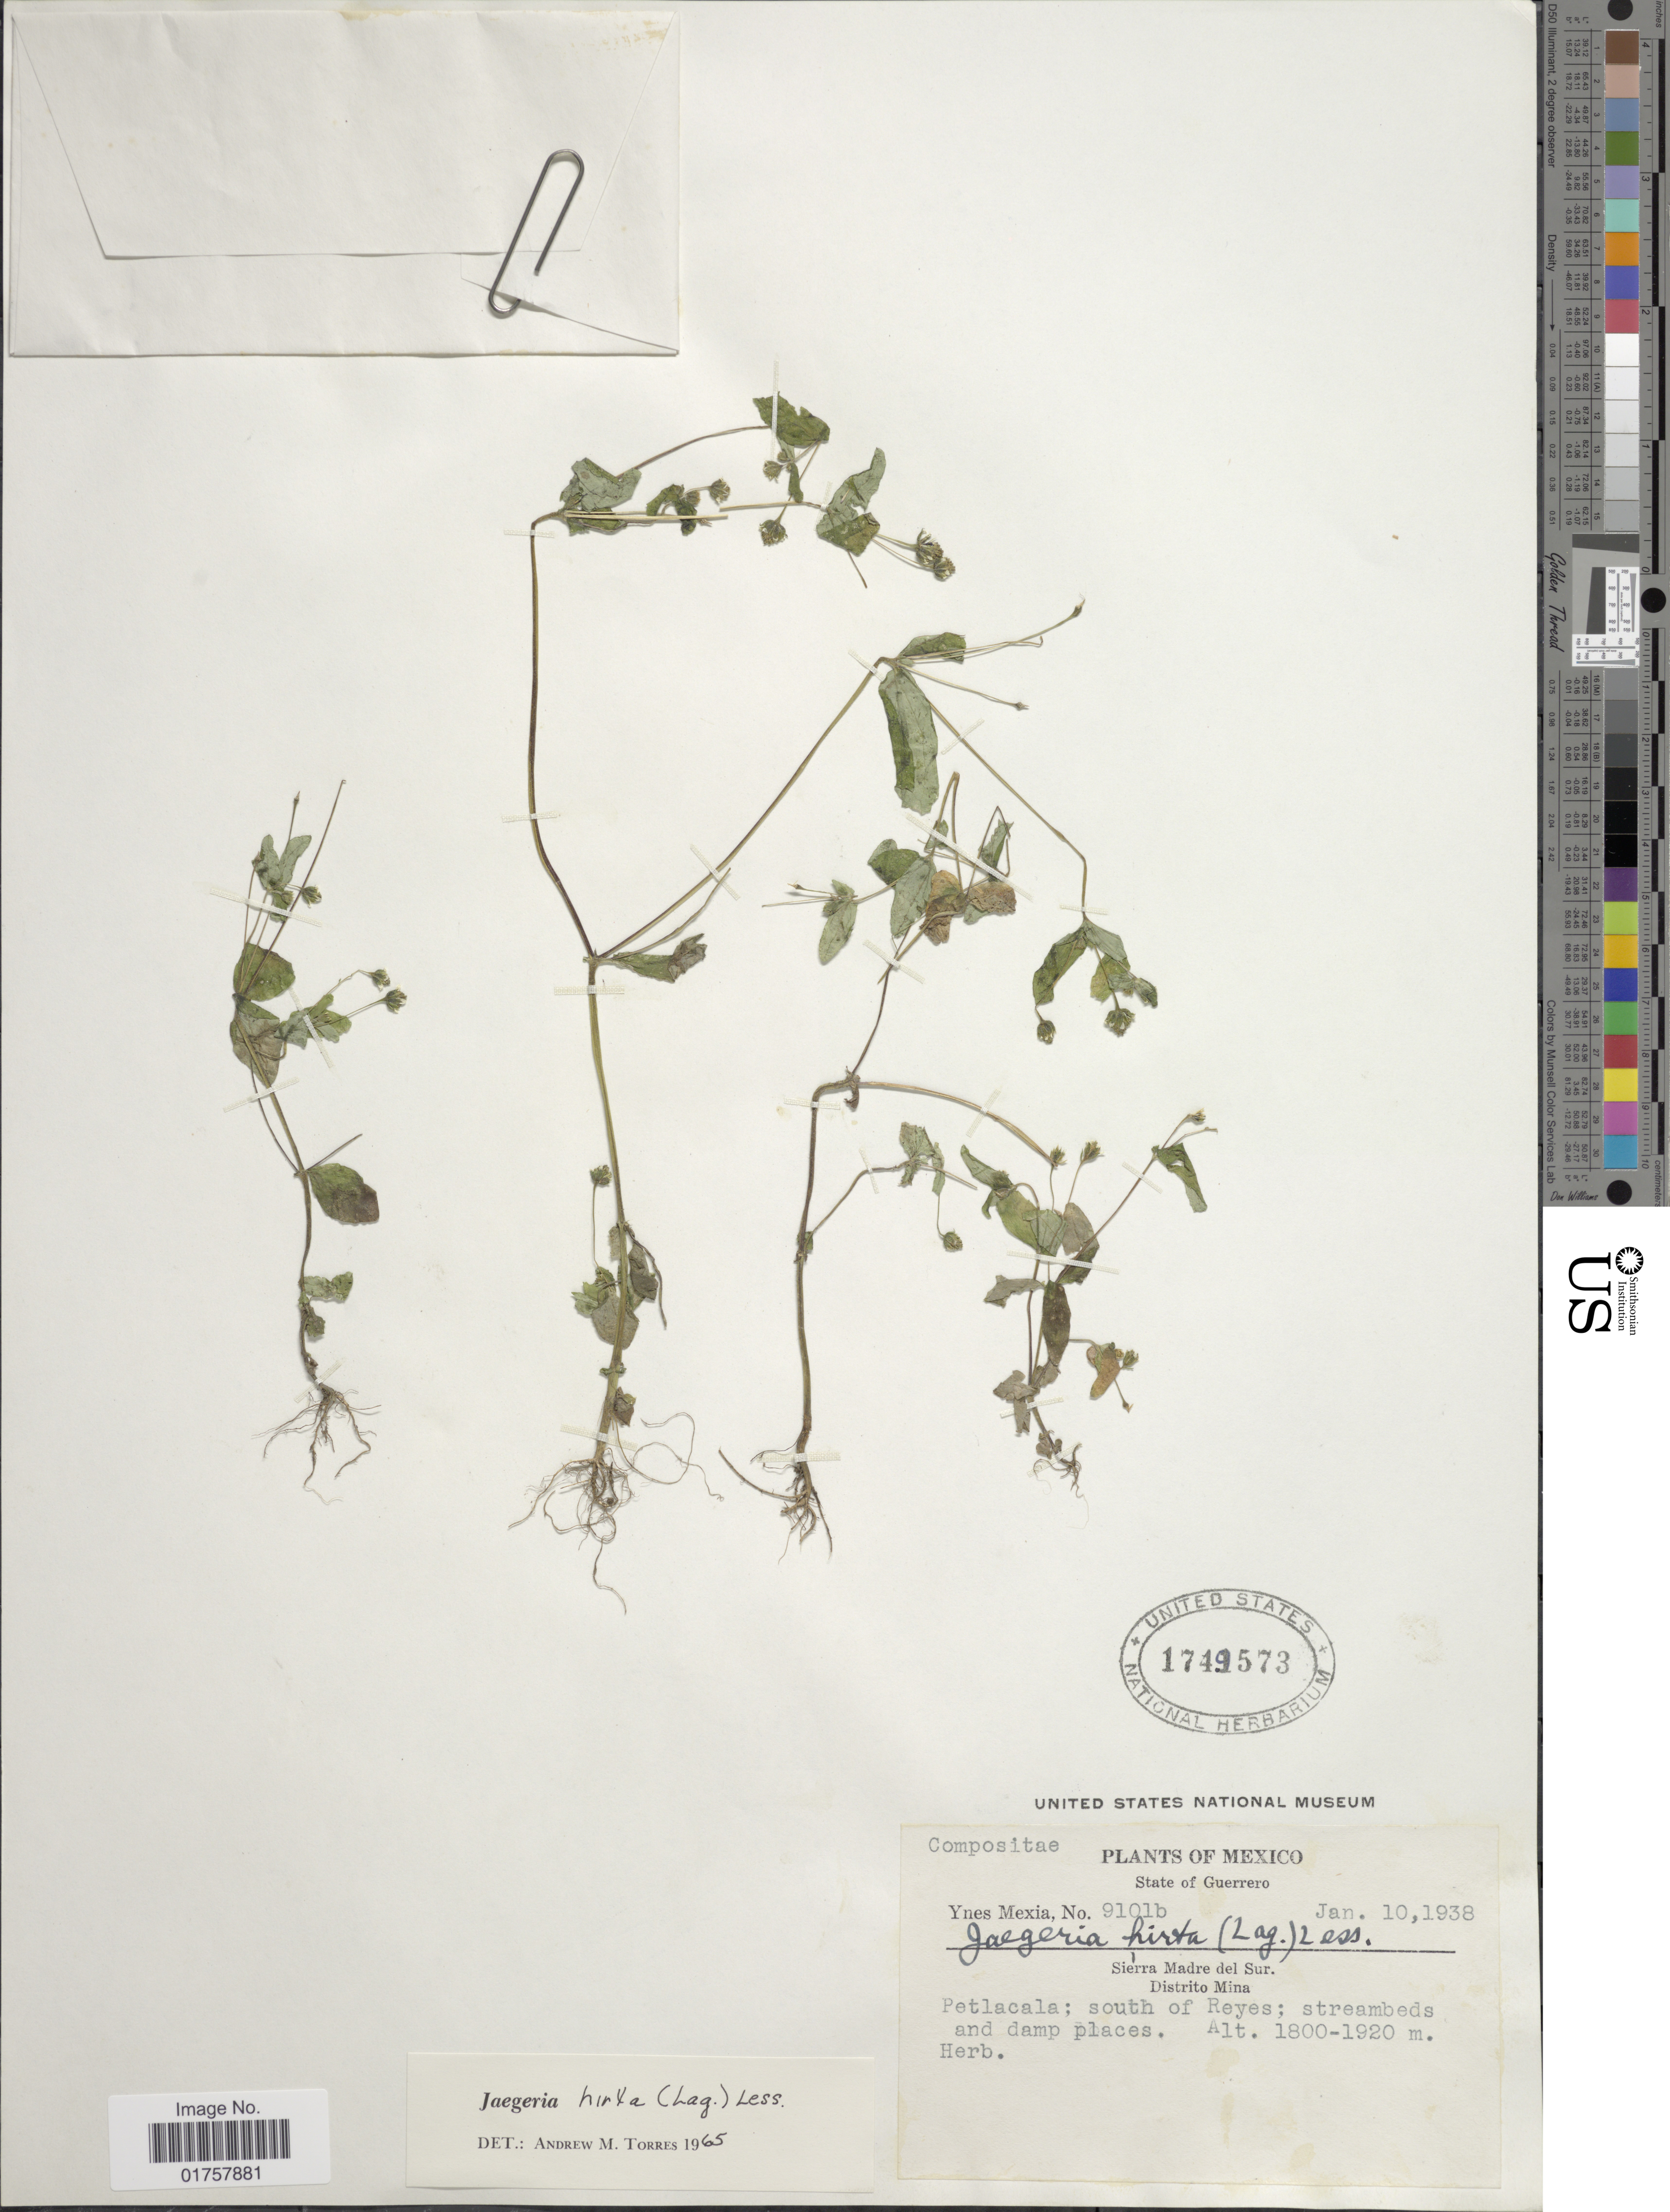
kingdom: Plantae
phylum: Tracheophyta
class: Magnoliopsida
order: Asterales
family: Asteraceae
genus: Jaegeria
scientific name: Jaegeria hirta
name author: (Lag.) Less.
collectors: Y. Mexia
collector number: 9101b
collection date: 1938-01-10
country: Mexico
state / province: Guerrero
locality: Petlacala: south of Reyes: streambed and damp places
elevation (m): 1800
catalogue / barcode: US 1749573